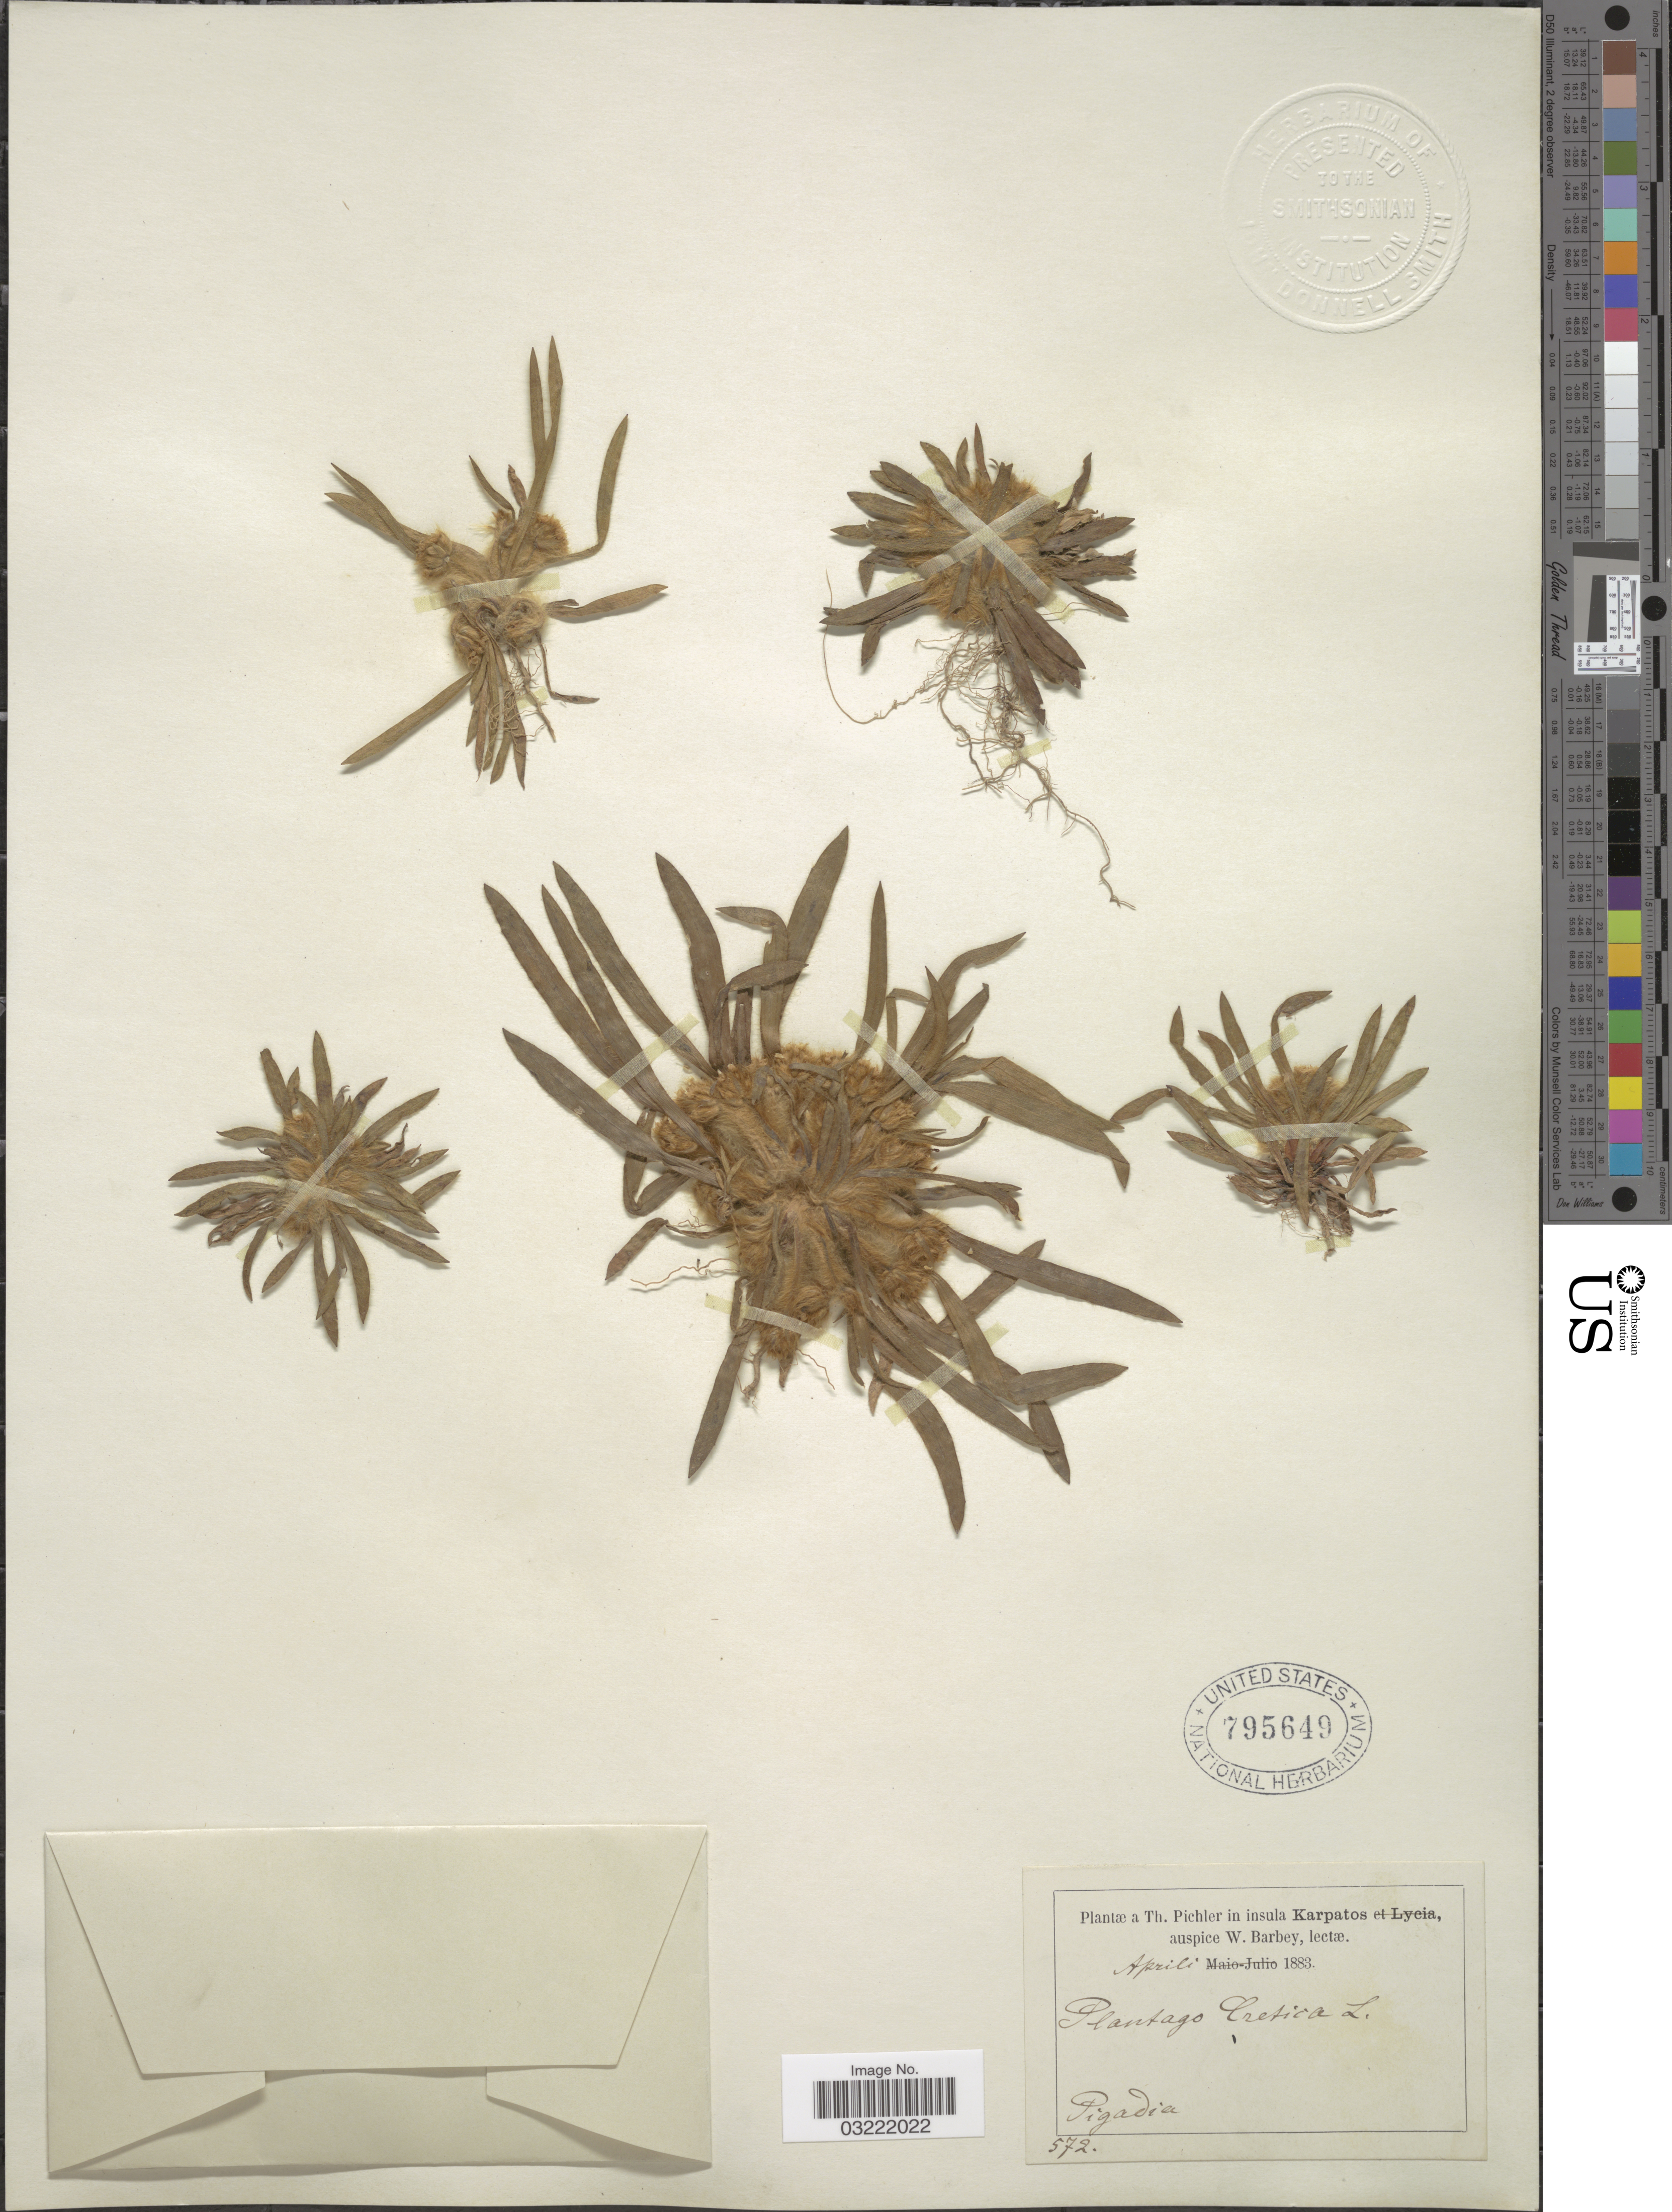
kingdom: Plantae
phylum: Tracheophyta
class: Magnoliopsida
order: Lamiales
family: Plantaginaceae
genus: Plantago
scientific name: Plantago cretica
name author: L.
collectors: T. Pichler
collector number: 572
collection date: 1883-04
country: Greece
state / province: South Aegean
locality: Insula Karpatos. Pigadia.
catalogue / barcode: US 795649